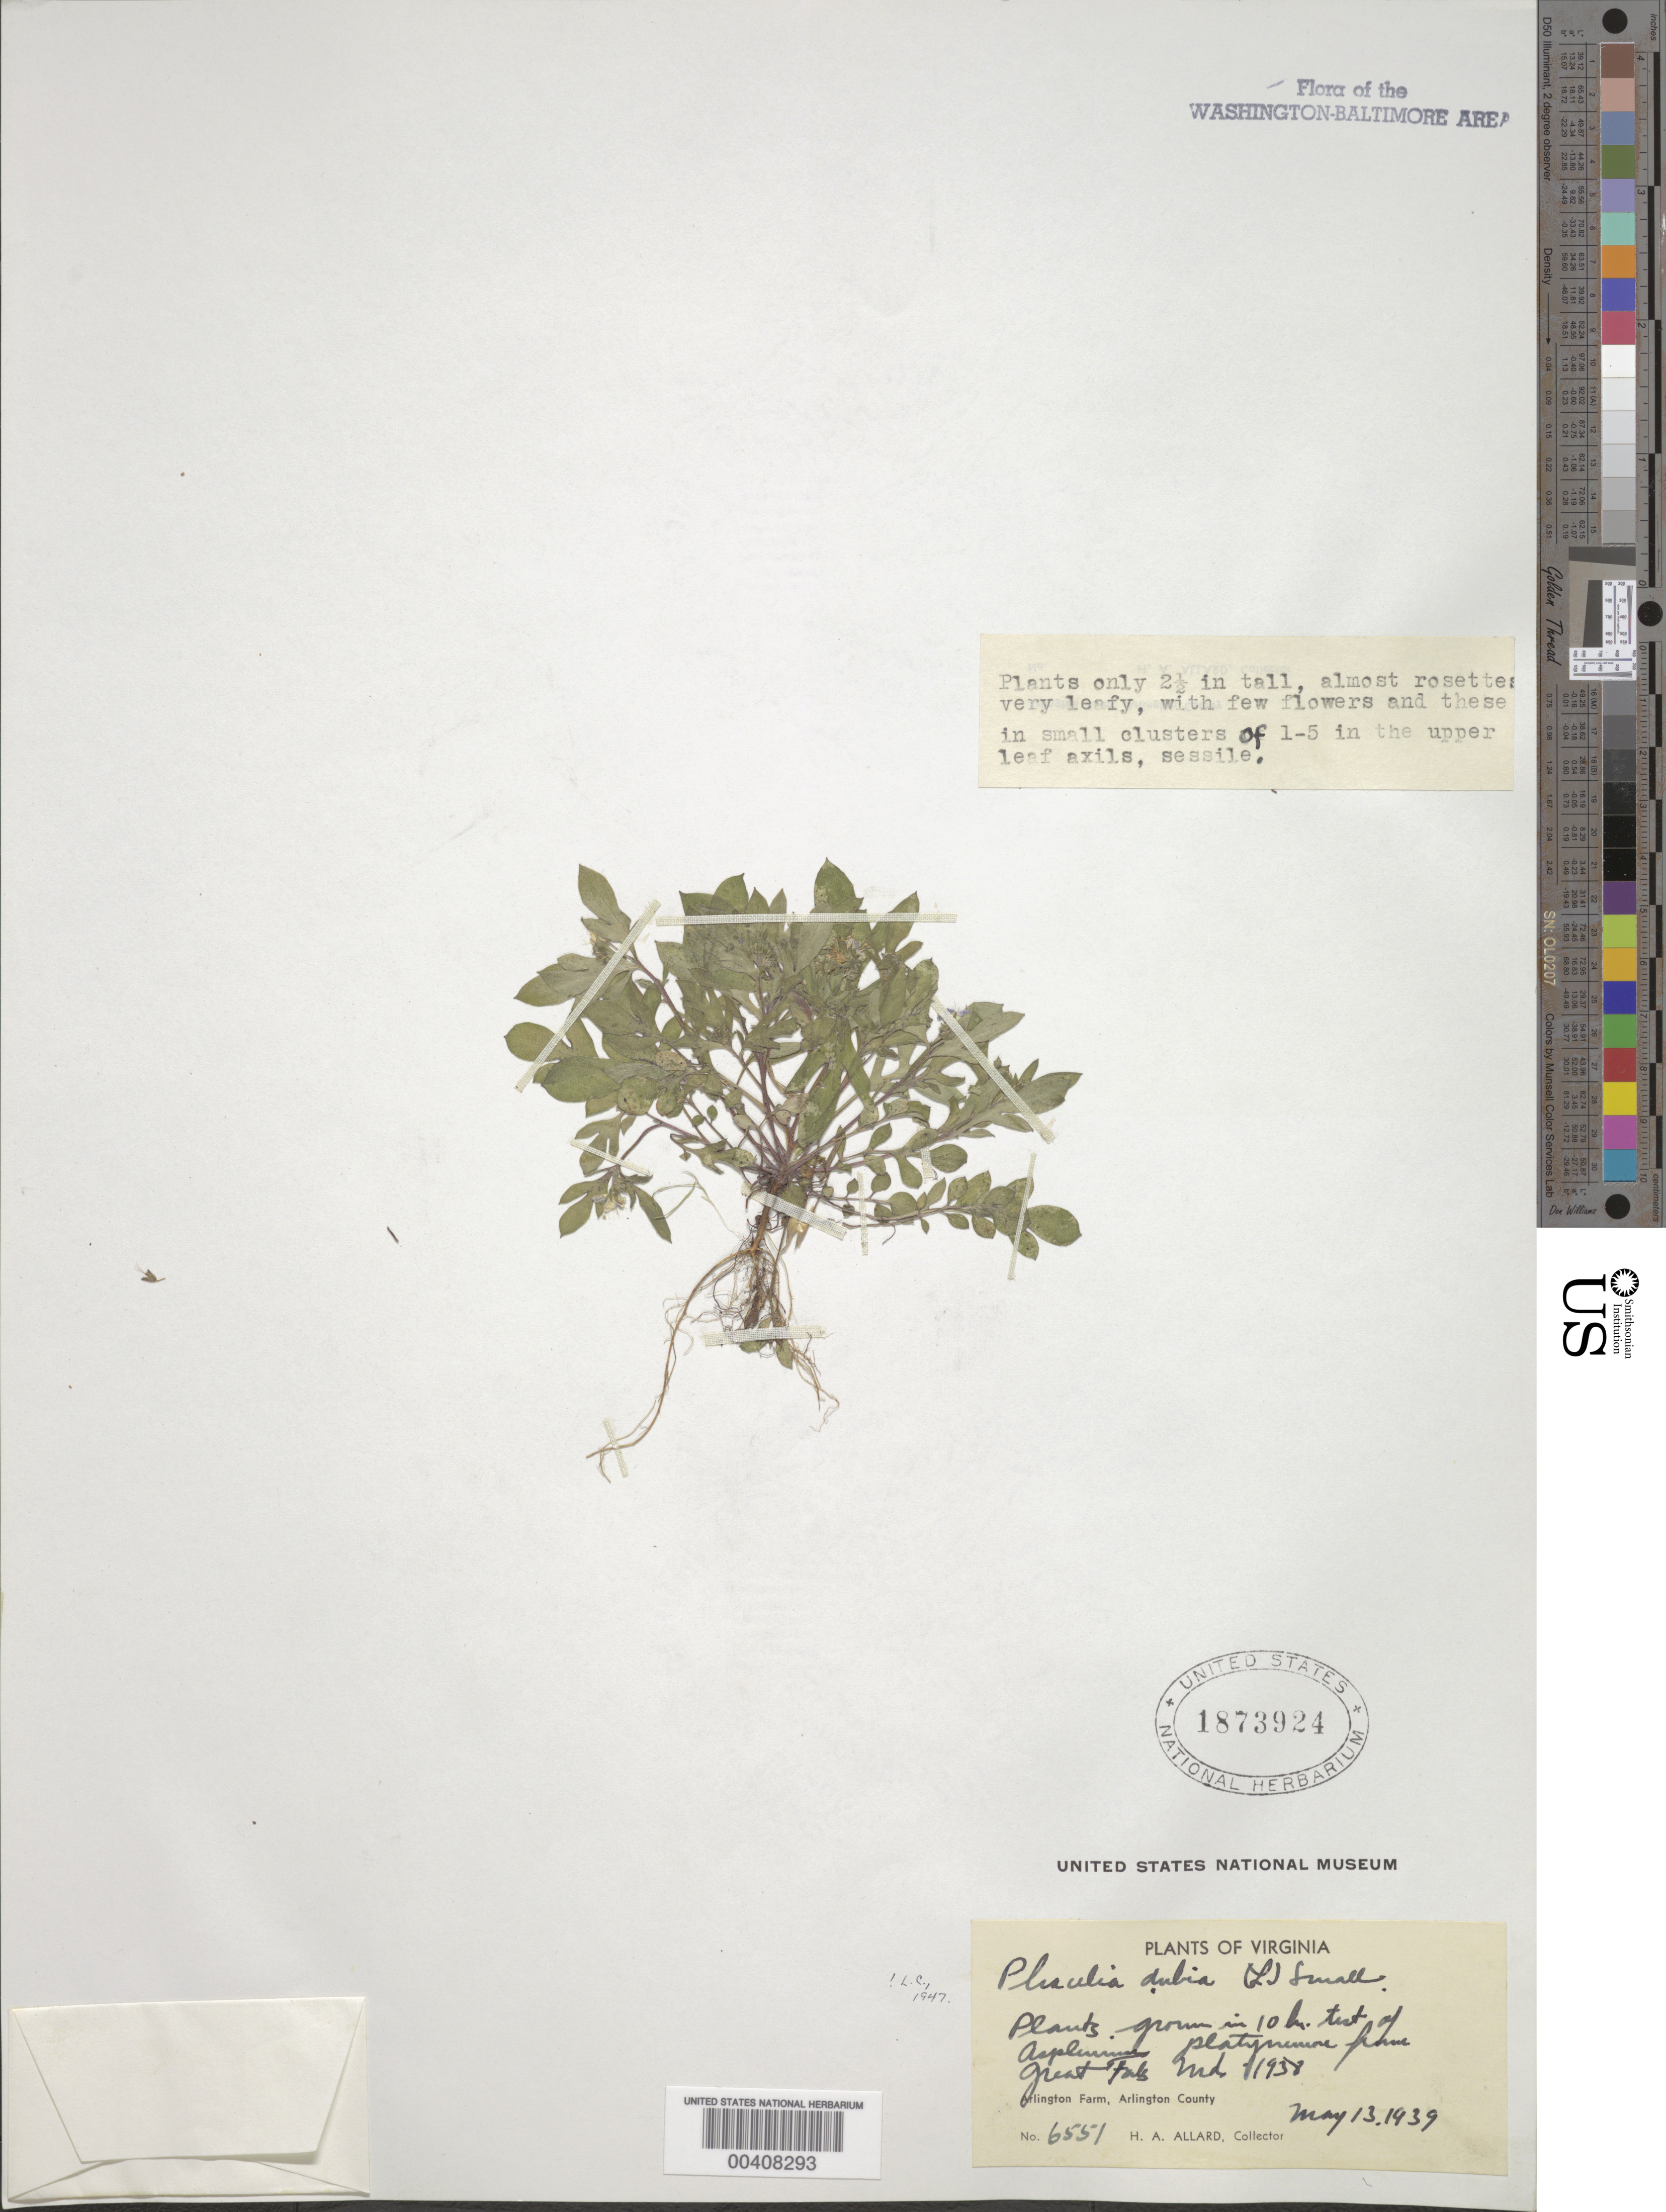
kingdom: Plantae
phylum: Tracheophyta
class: Magnoliopsida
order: Boraginales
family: Hydrophyllaceae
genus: Phacelia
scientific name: Phacelia dubia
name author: (L.) Trel.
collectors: H. A. Allard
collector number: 6551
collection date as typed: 13 May 1939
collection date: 1939-05-13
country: United States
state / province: Virginia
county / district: Arlington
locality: Arlington Farm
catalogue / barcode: US 1873924